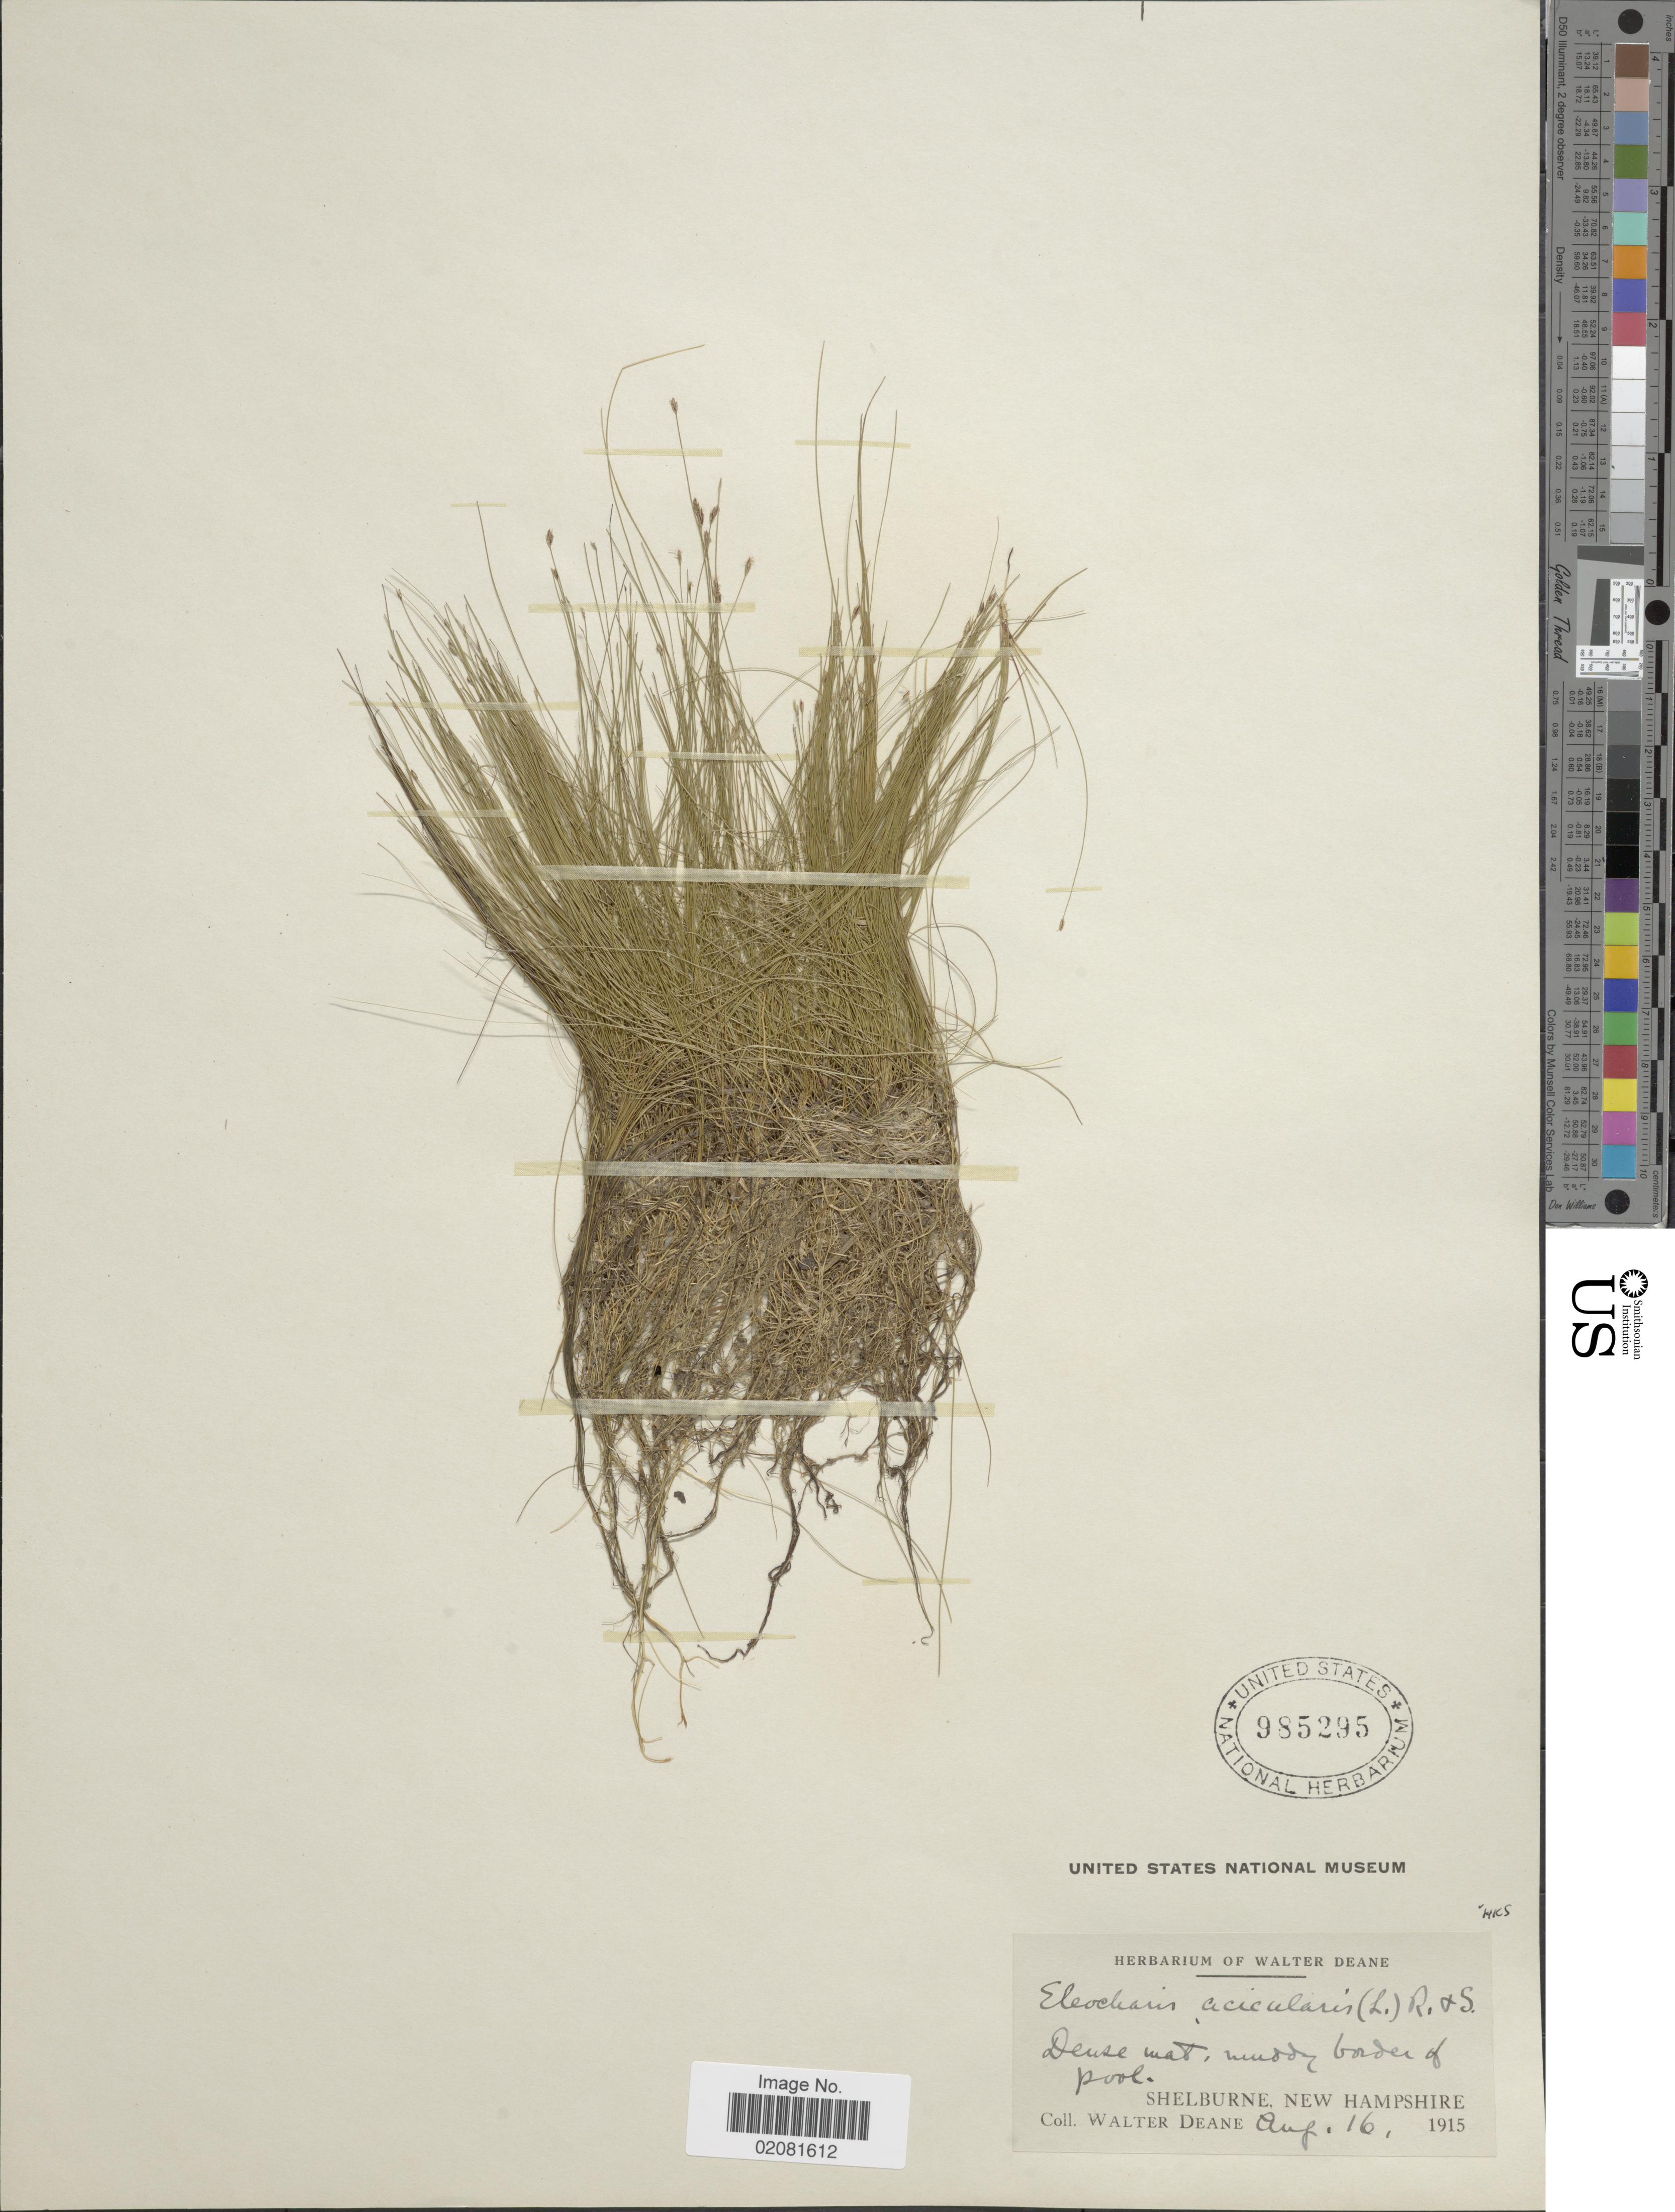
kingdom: Plantae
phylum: Tracheophyta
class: Liliopsida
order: Poales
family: Cyperaceae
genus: Eleocharis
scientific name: Eleocharis acicularis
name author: (L.) Roem. & Schult.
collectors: W. Deane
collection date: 1915-08-16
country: United States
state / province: New Hampshire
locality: Shelburne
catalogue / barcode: US 985295